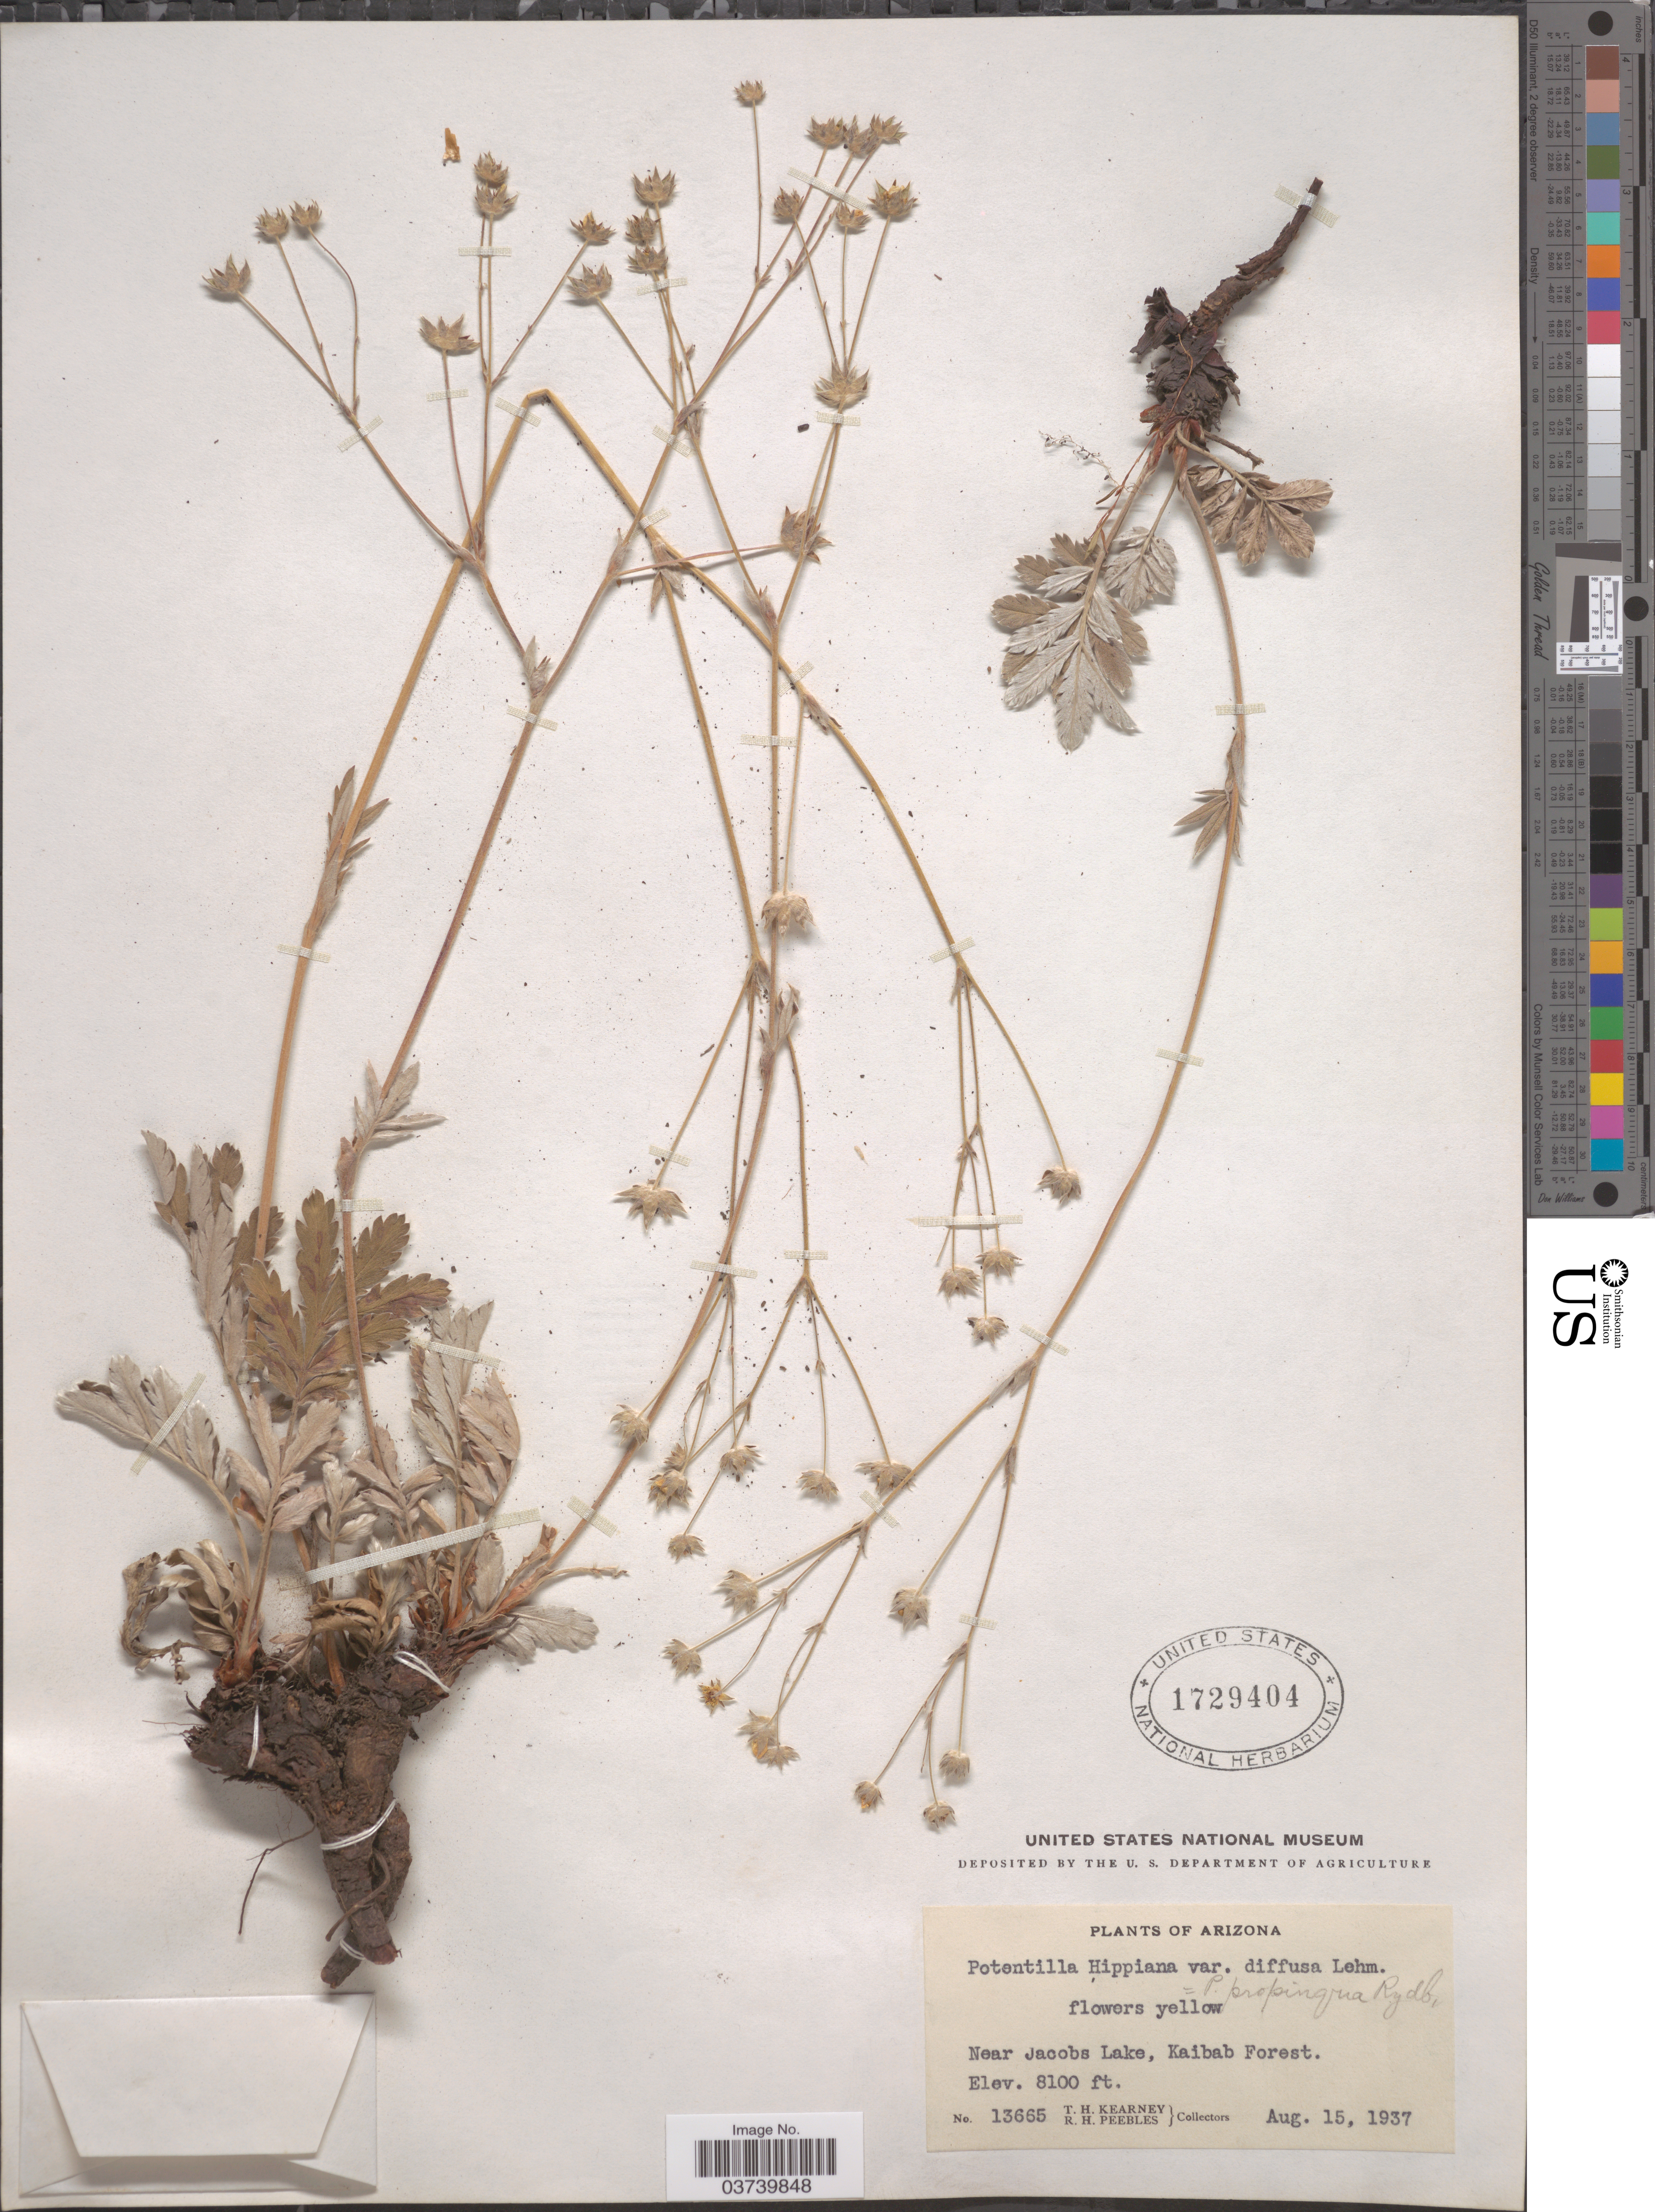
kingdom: Plantae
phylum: Tracheophyta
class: Magnoliopsida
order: Rosales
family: Rosaceae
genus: Potentilla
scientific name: Potentilla hippiana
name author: Lehm.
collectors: T. H. Kearney & R. H. Peebles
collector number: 13665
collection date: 1937-08-15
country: United States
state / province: Arizona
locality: Near Jacobs Lake, Kaibab Forest.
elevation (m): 2469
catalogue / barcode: US 1729404